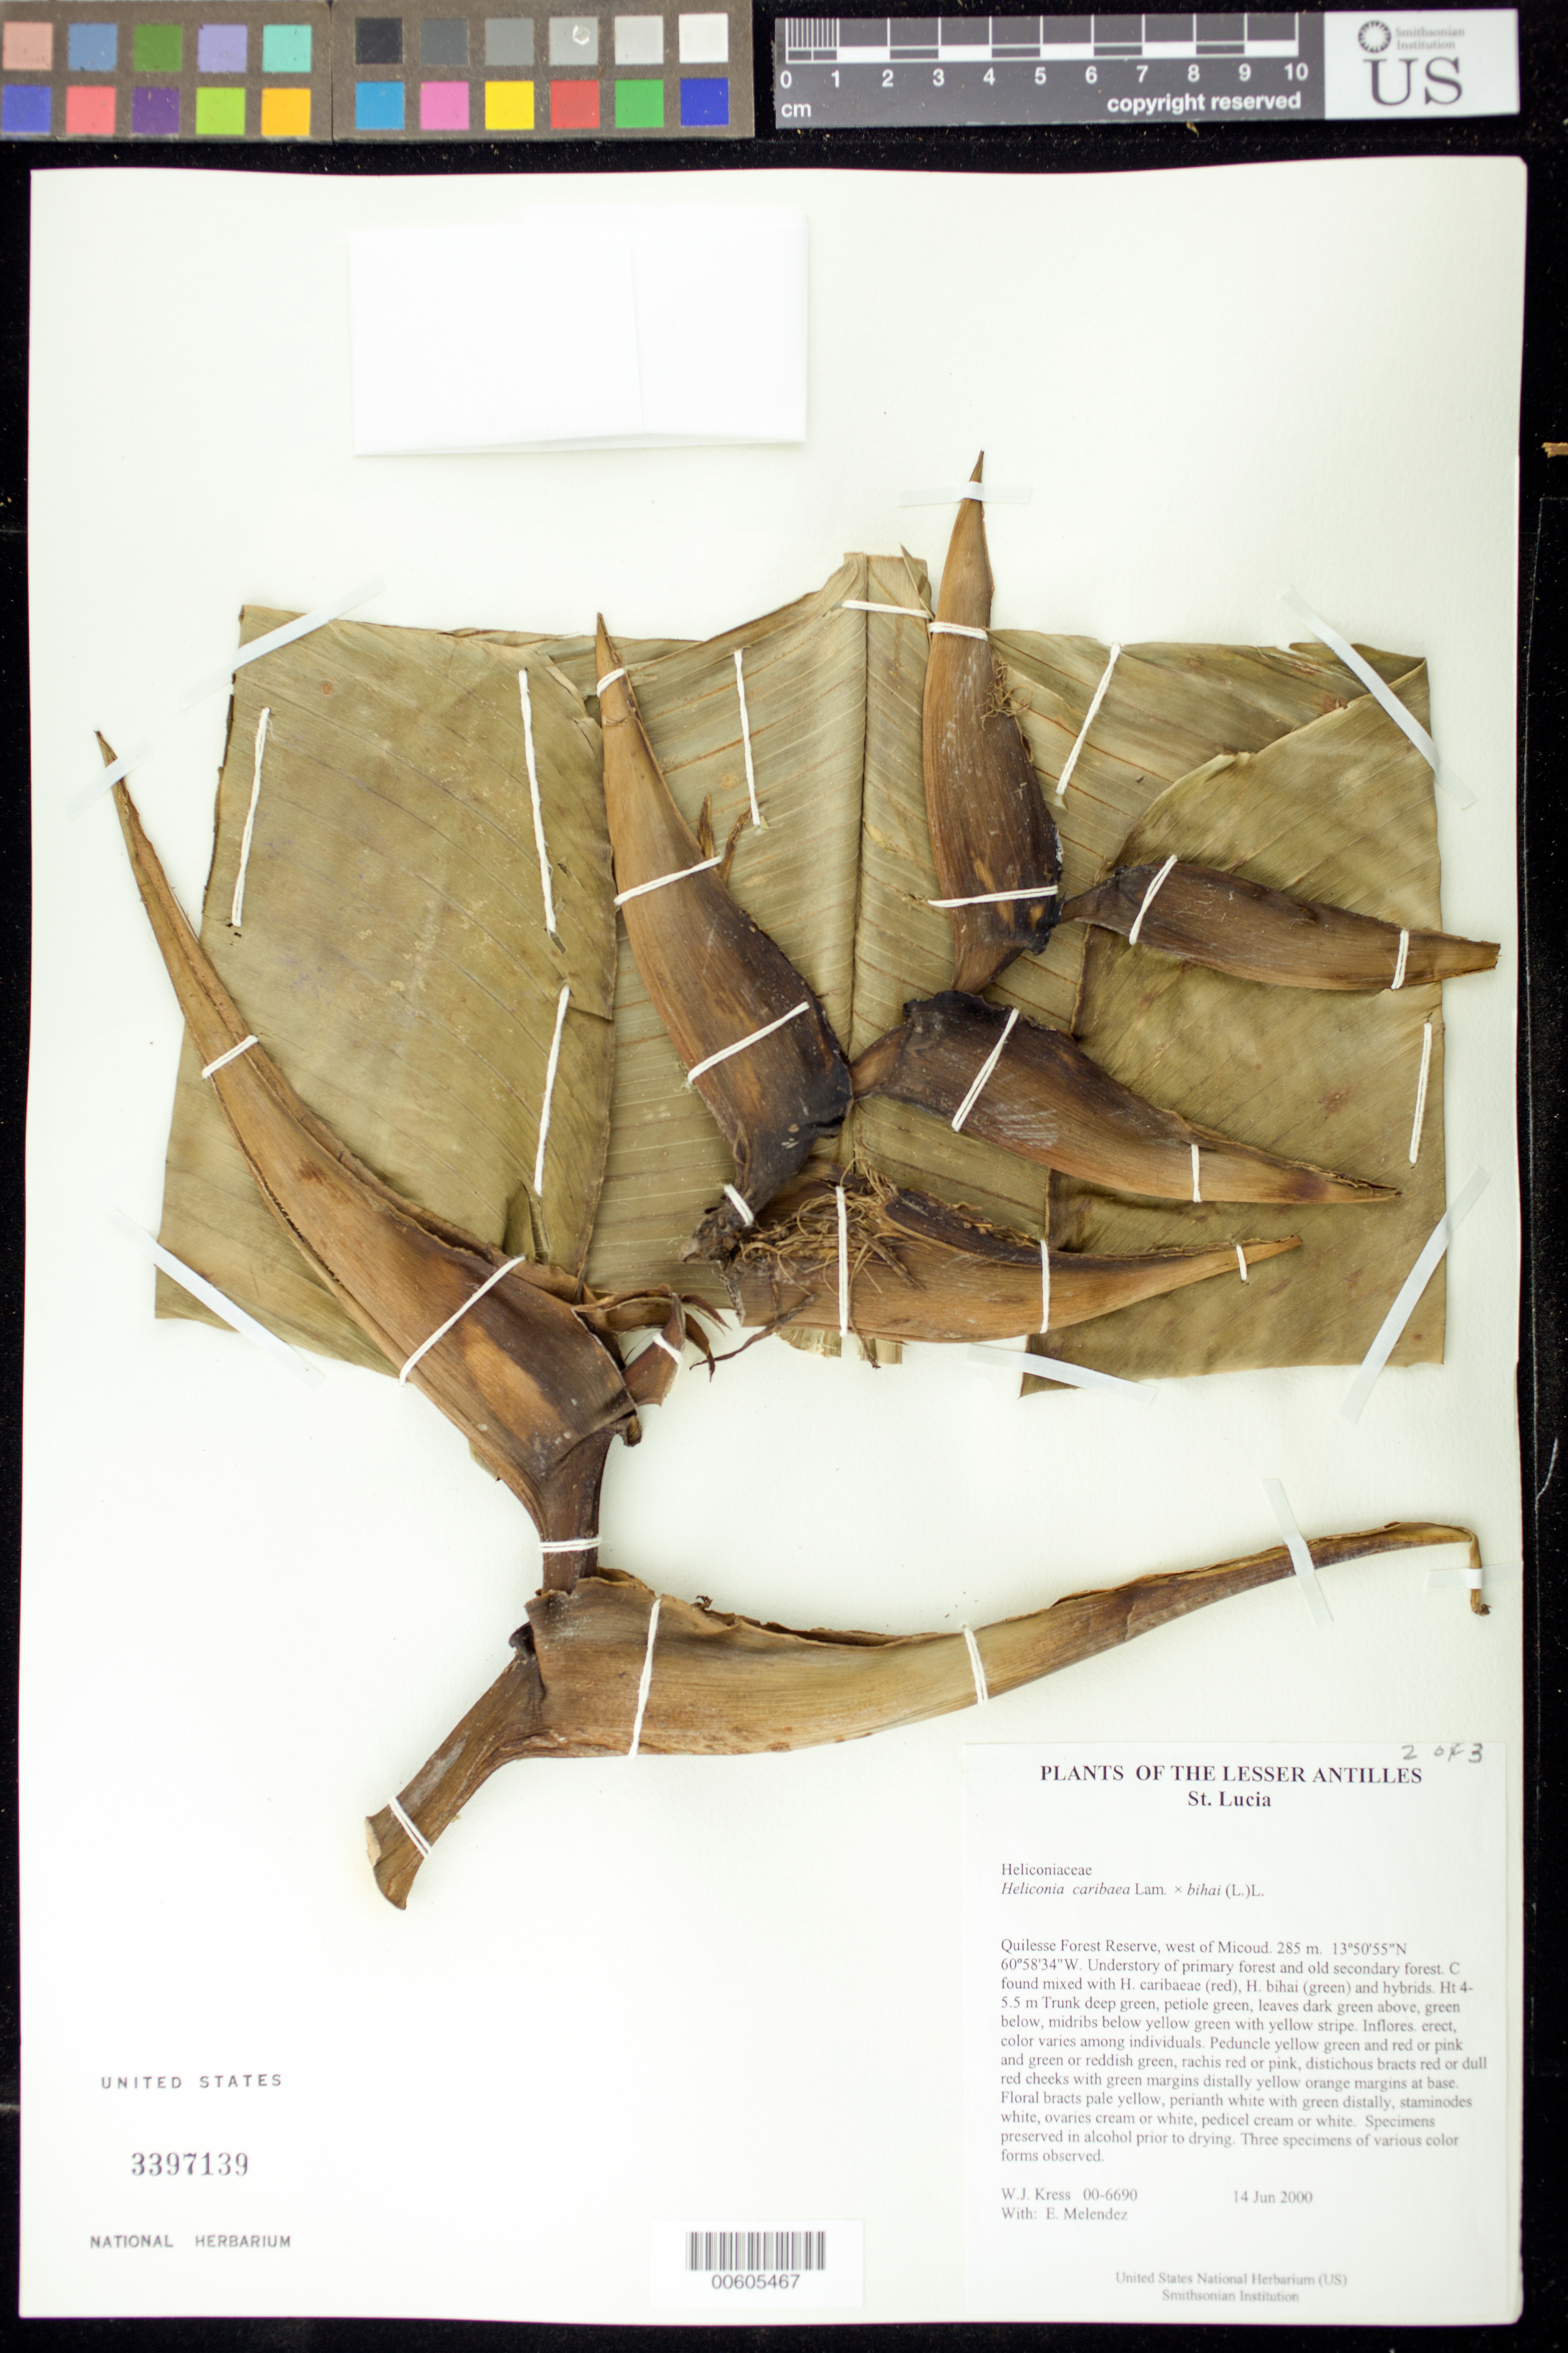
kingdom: Plantae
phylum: Tracheophyta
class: Liliopsida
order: Zingiberales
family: Heliconiaceae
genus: Heliconia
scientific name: Heliconia bihai x H. caribaea Lam.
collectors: W. J. Kress, E. Meléndez & E. Temeles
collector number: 00-6690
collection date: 2000-06-14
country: St. Lucia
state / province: Micoud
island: St. Lucia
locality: Quilesse Forest Reserve, west of Micoud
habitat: Understory of primary forest and old secondary forest. C found mixed with H. caribaeae (red), H. bihai (green) and hybrids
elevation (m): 285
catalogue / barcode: US 3397139